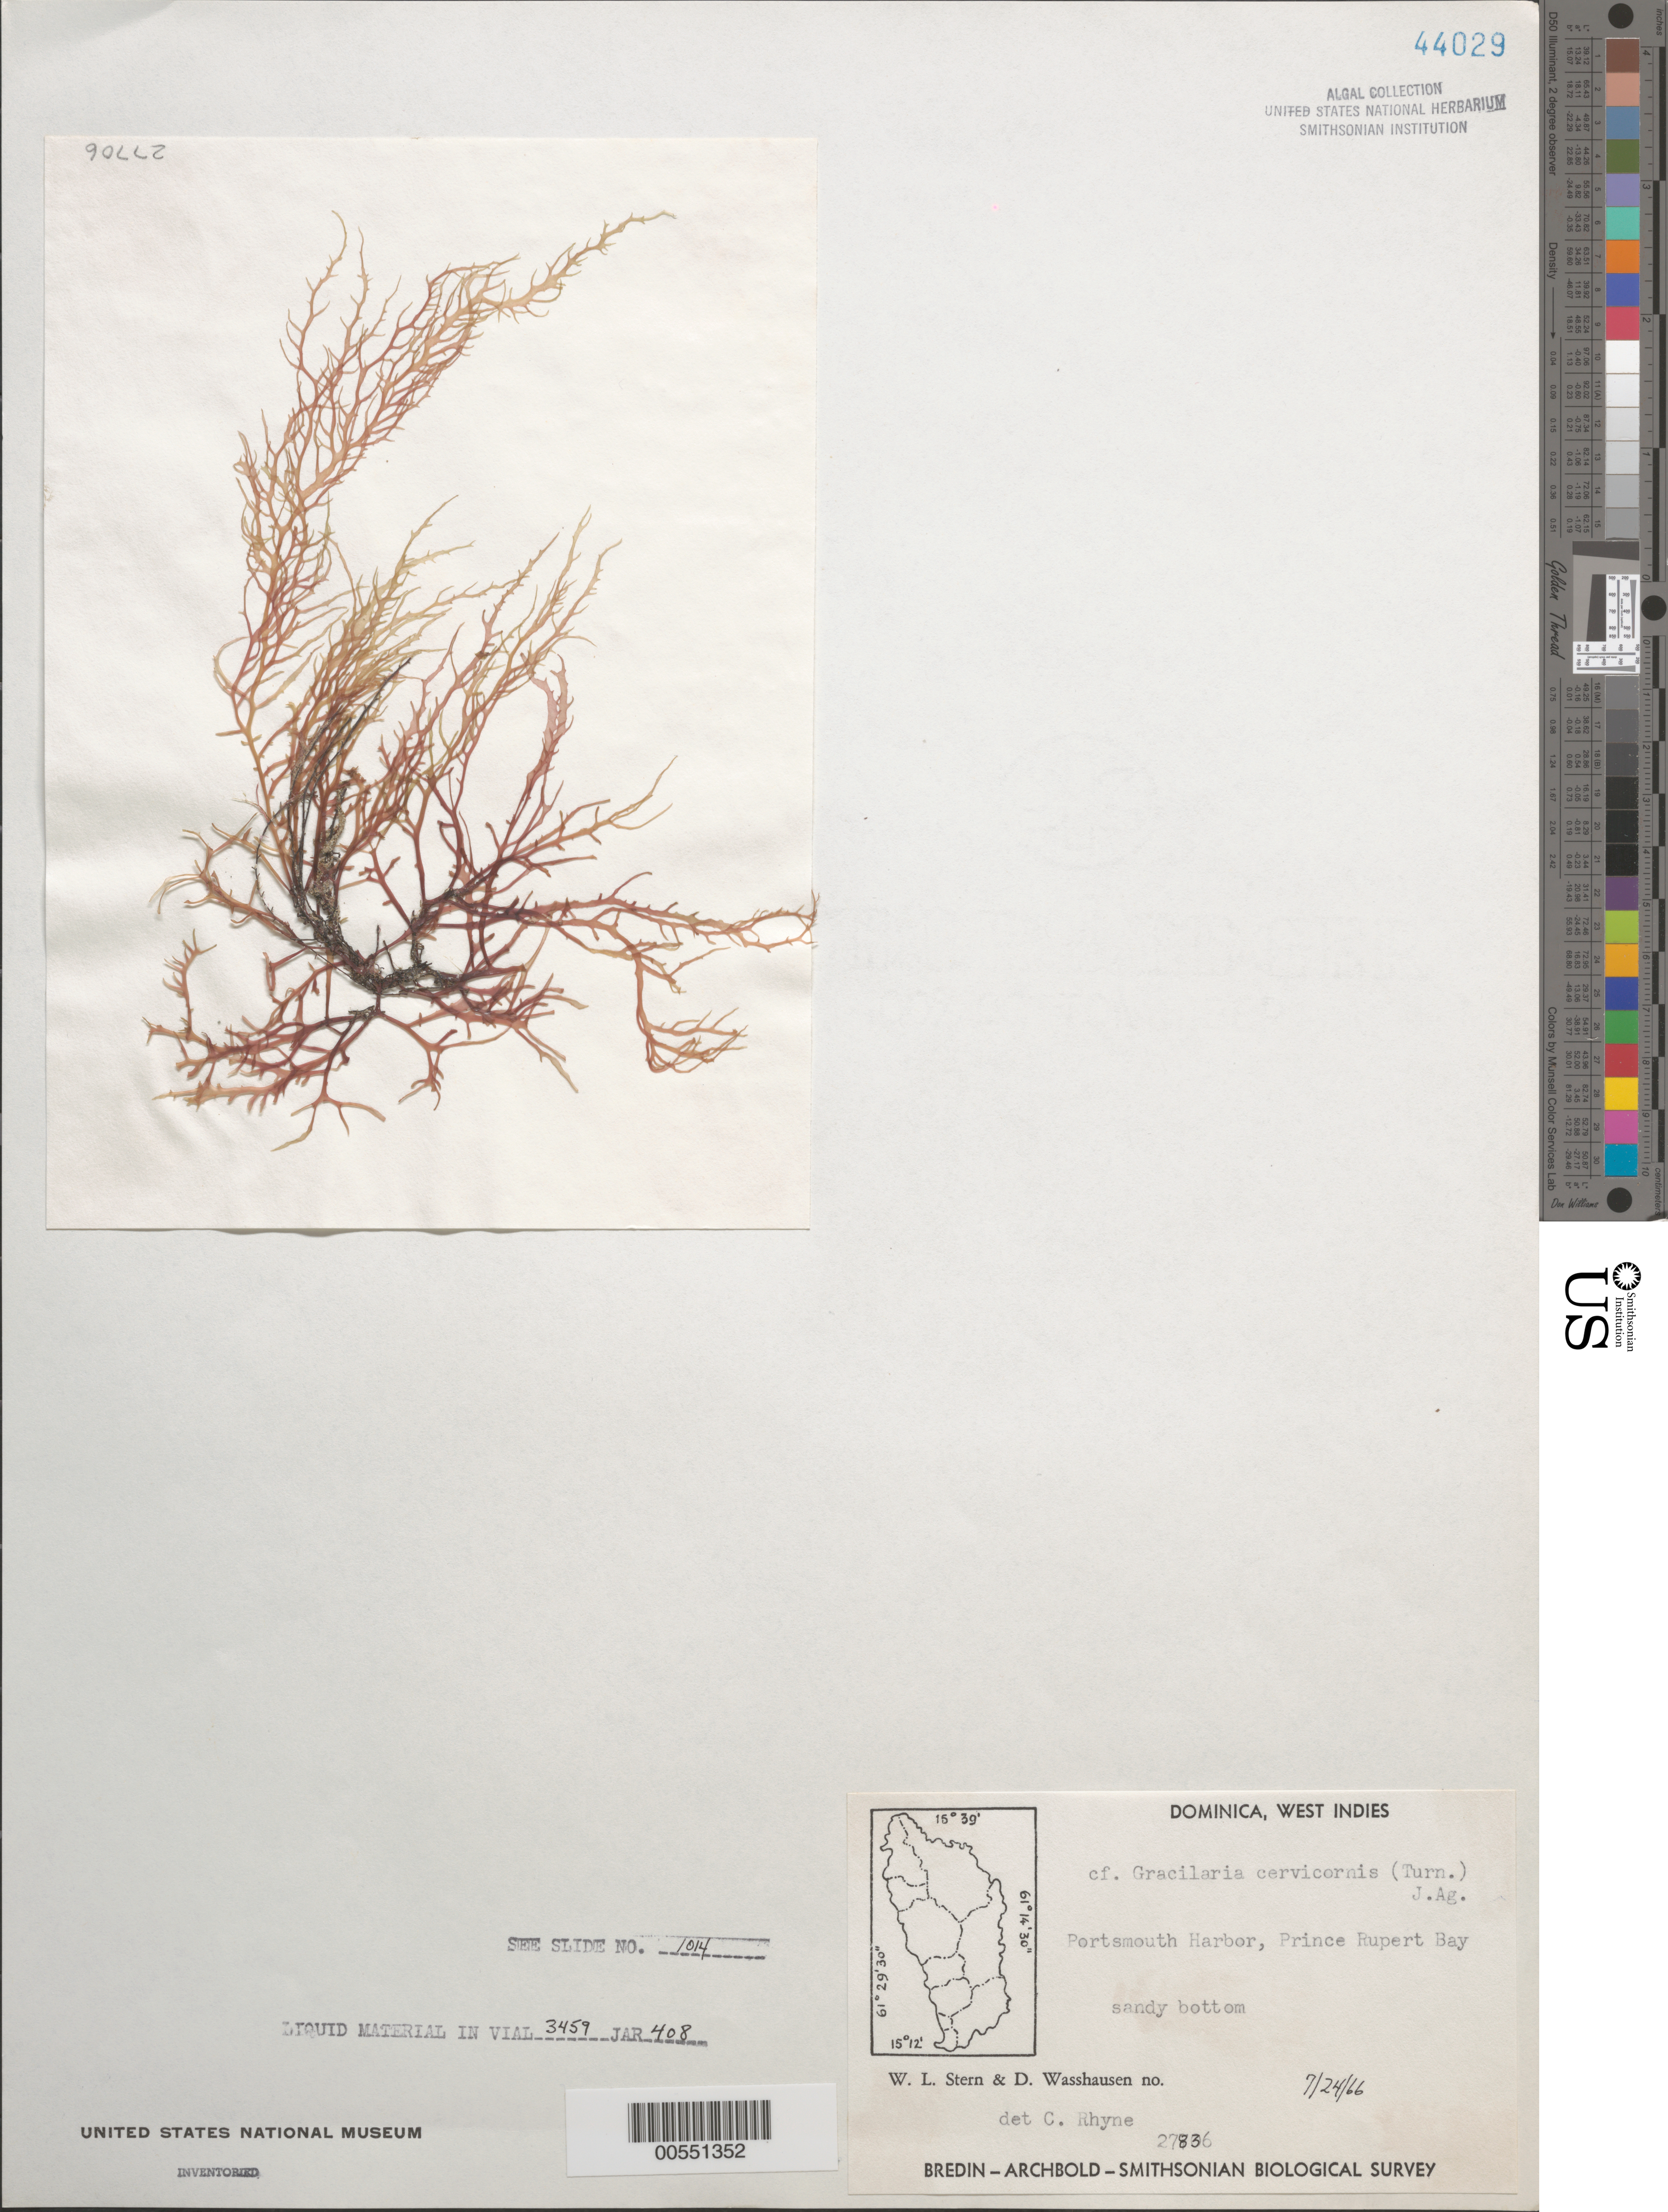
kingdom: Plantae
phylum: Rhodophyta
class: Florideophyceae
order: Gracilariales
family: Gracilariaceae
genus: Gracilaria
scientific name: Gracilaria cervicornis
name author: (Turner) J. Agardh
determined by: Rhyne, C. F.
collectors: W. L. Stern & D. C. Wasshausen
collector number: EYD 27836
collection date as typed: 24 Jul 1966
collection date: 1966-07-24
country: Dominica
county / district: St. John's Parish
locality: Portsmouth harbor, Prince Rupert Bay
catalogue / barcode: US 44029